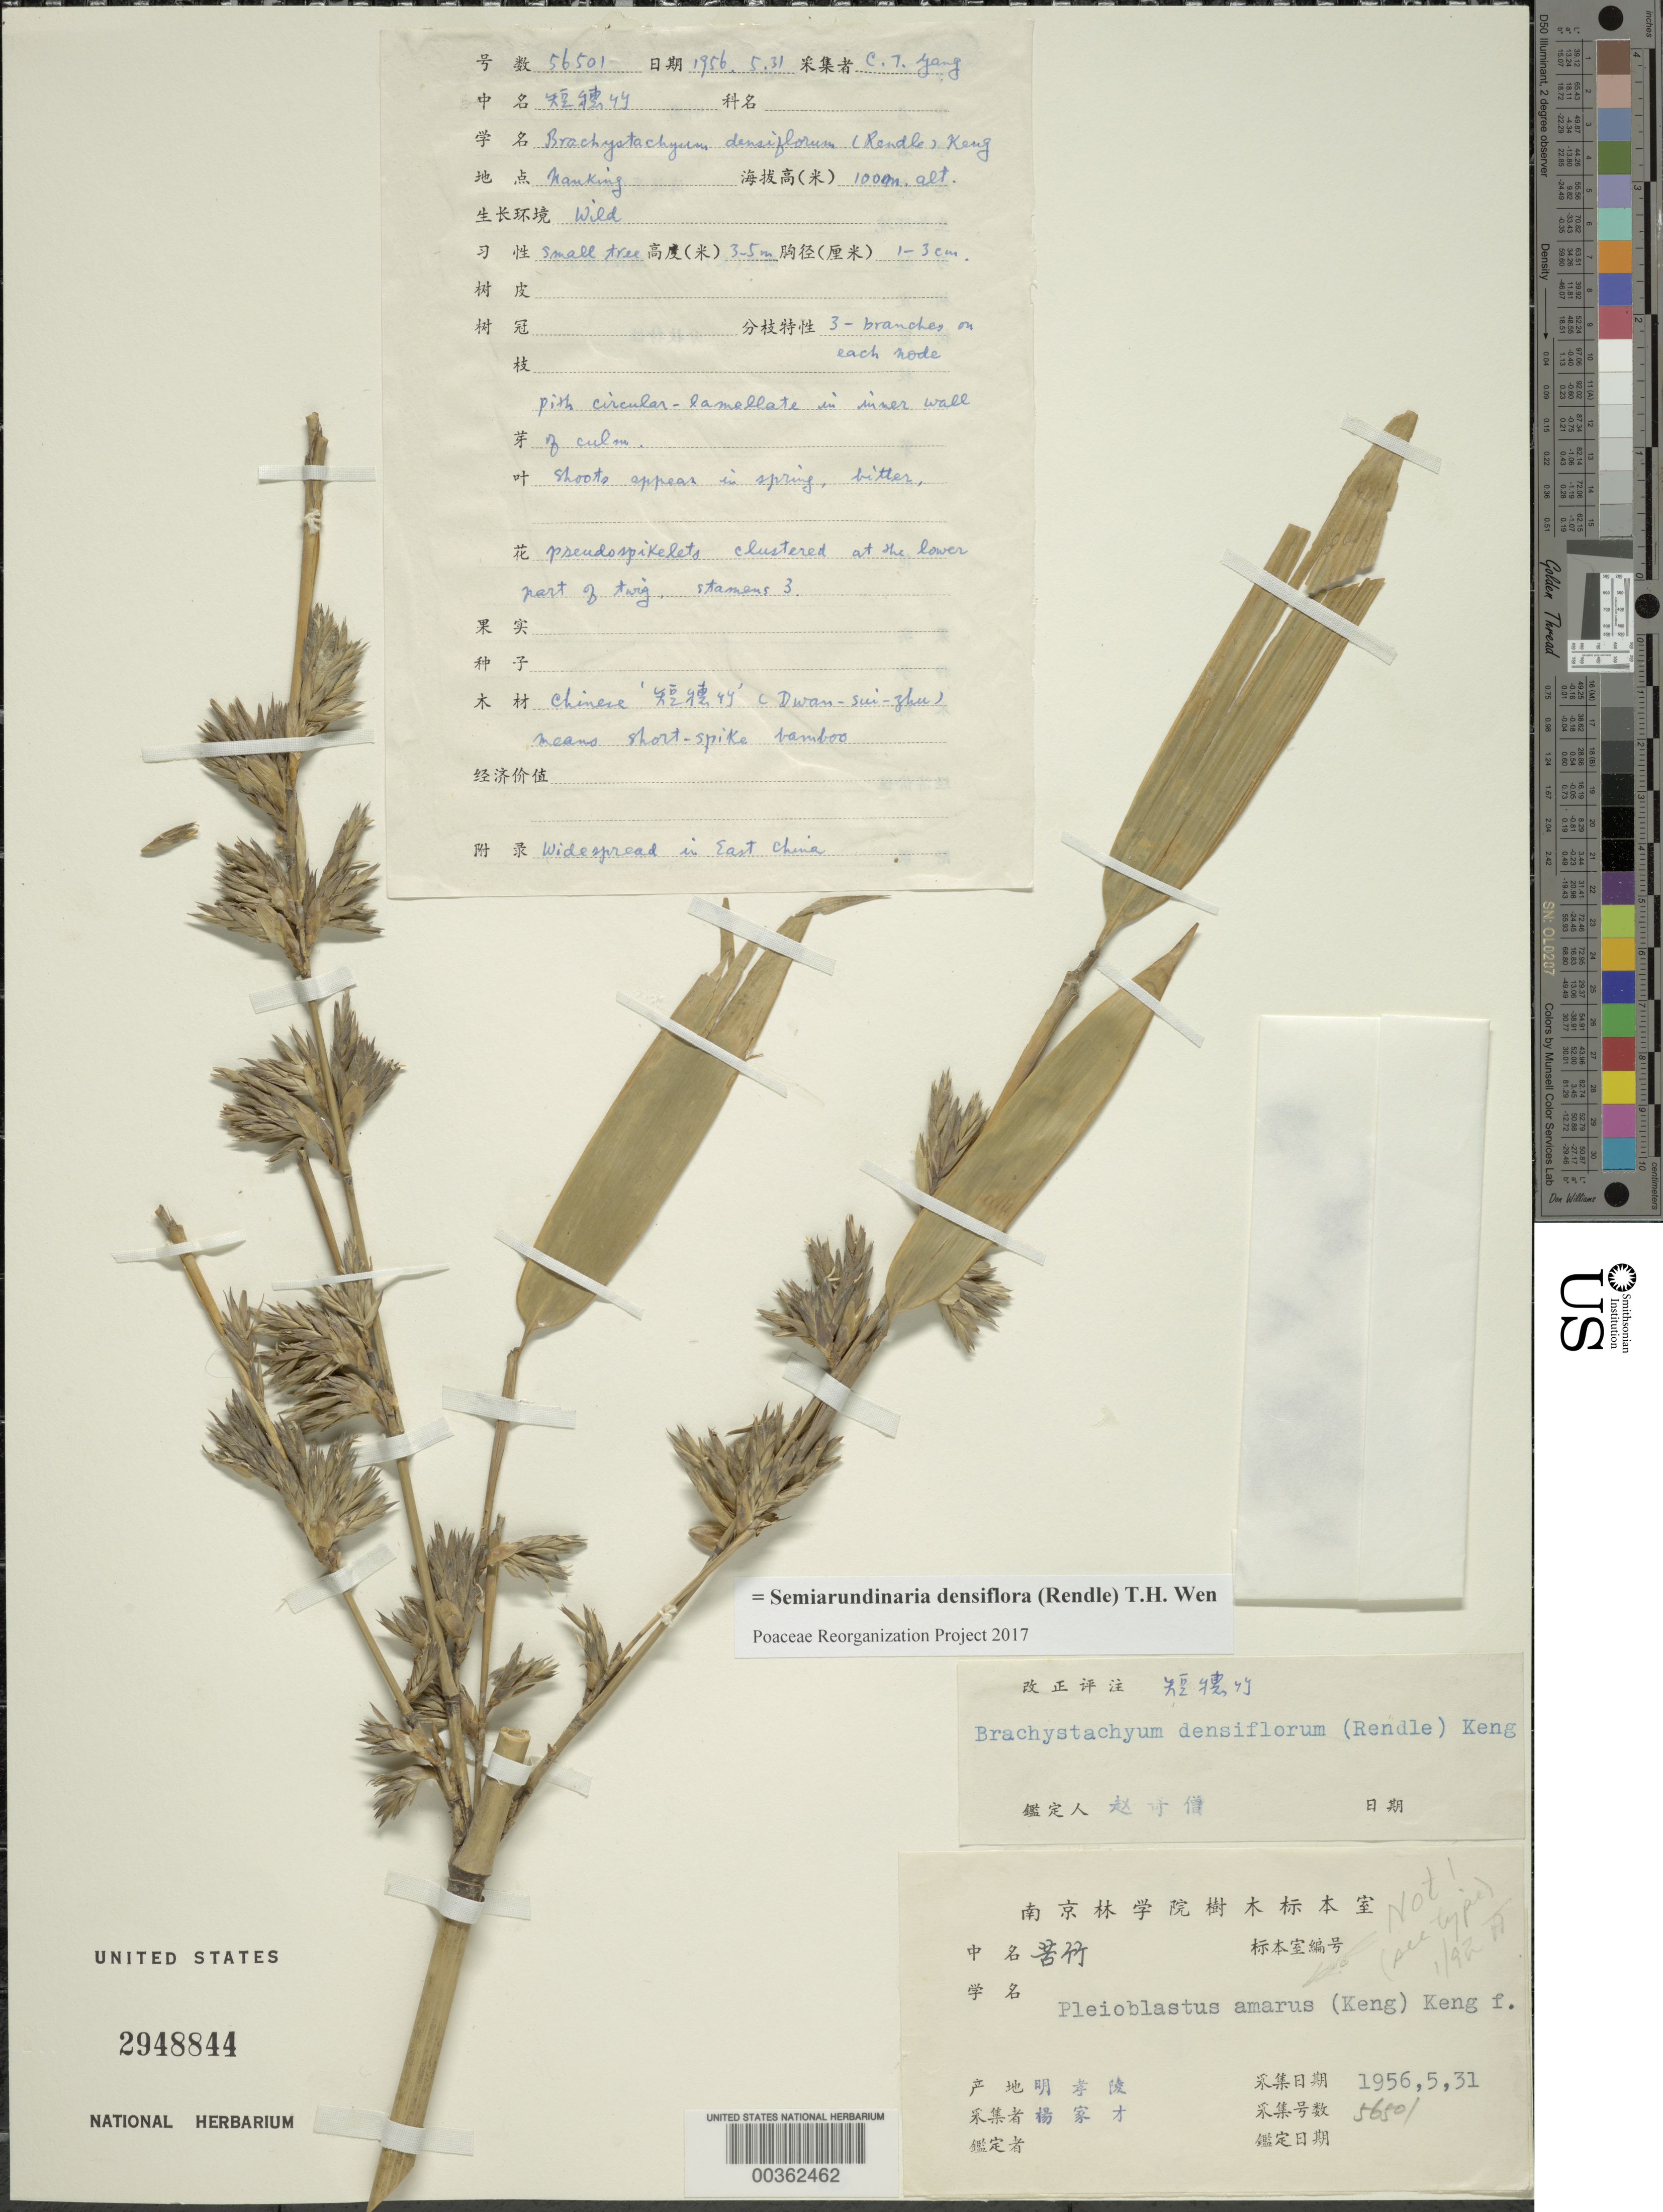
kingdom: Plantae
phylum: Tracheophyta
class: Liliopsida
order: Poales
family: Poaceae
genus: Semiarundinaria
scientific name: Semiarundinaria densiflora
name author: (Rendle) T.H. Wen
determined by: Poaceae Reorganization Project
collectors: C. T. Yang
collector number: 56501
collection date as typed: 31 May 1956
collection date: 1956-05-31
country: China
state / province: Jiangsu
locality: Nanking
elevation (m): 1000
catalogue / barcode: US 2948844